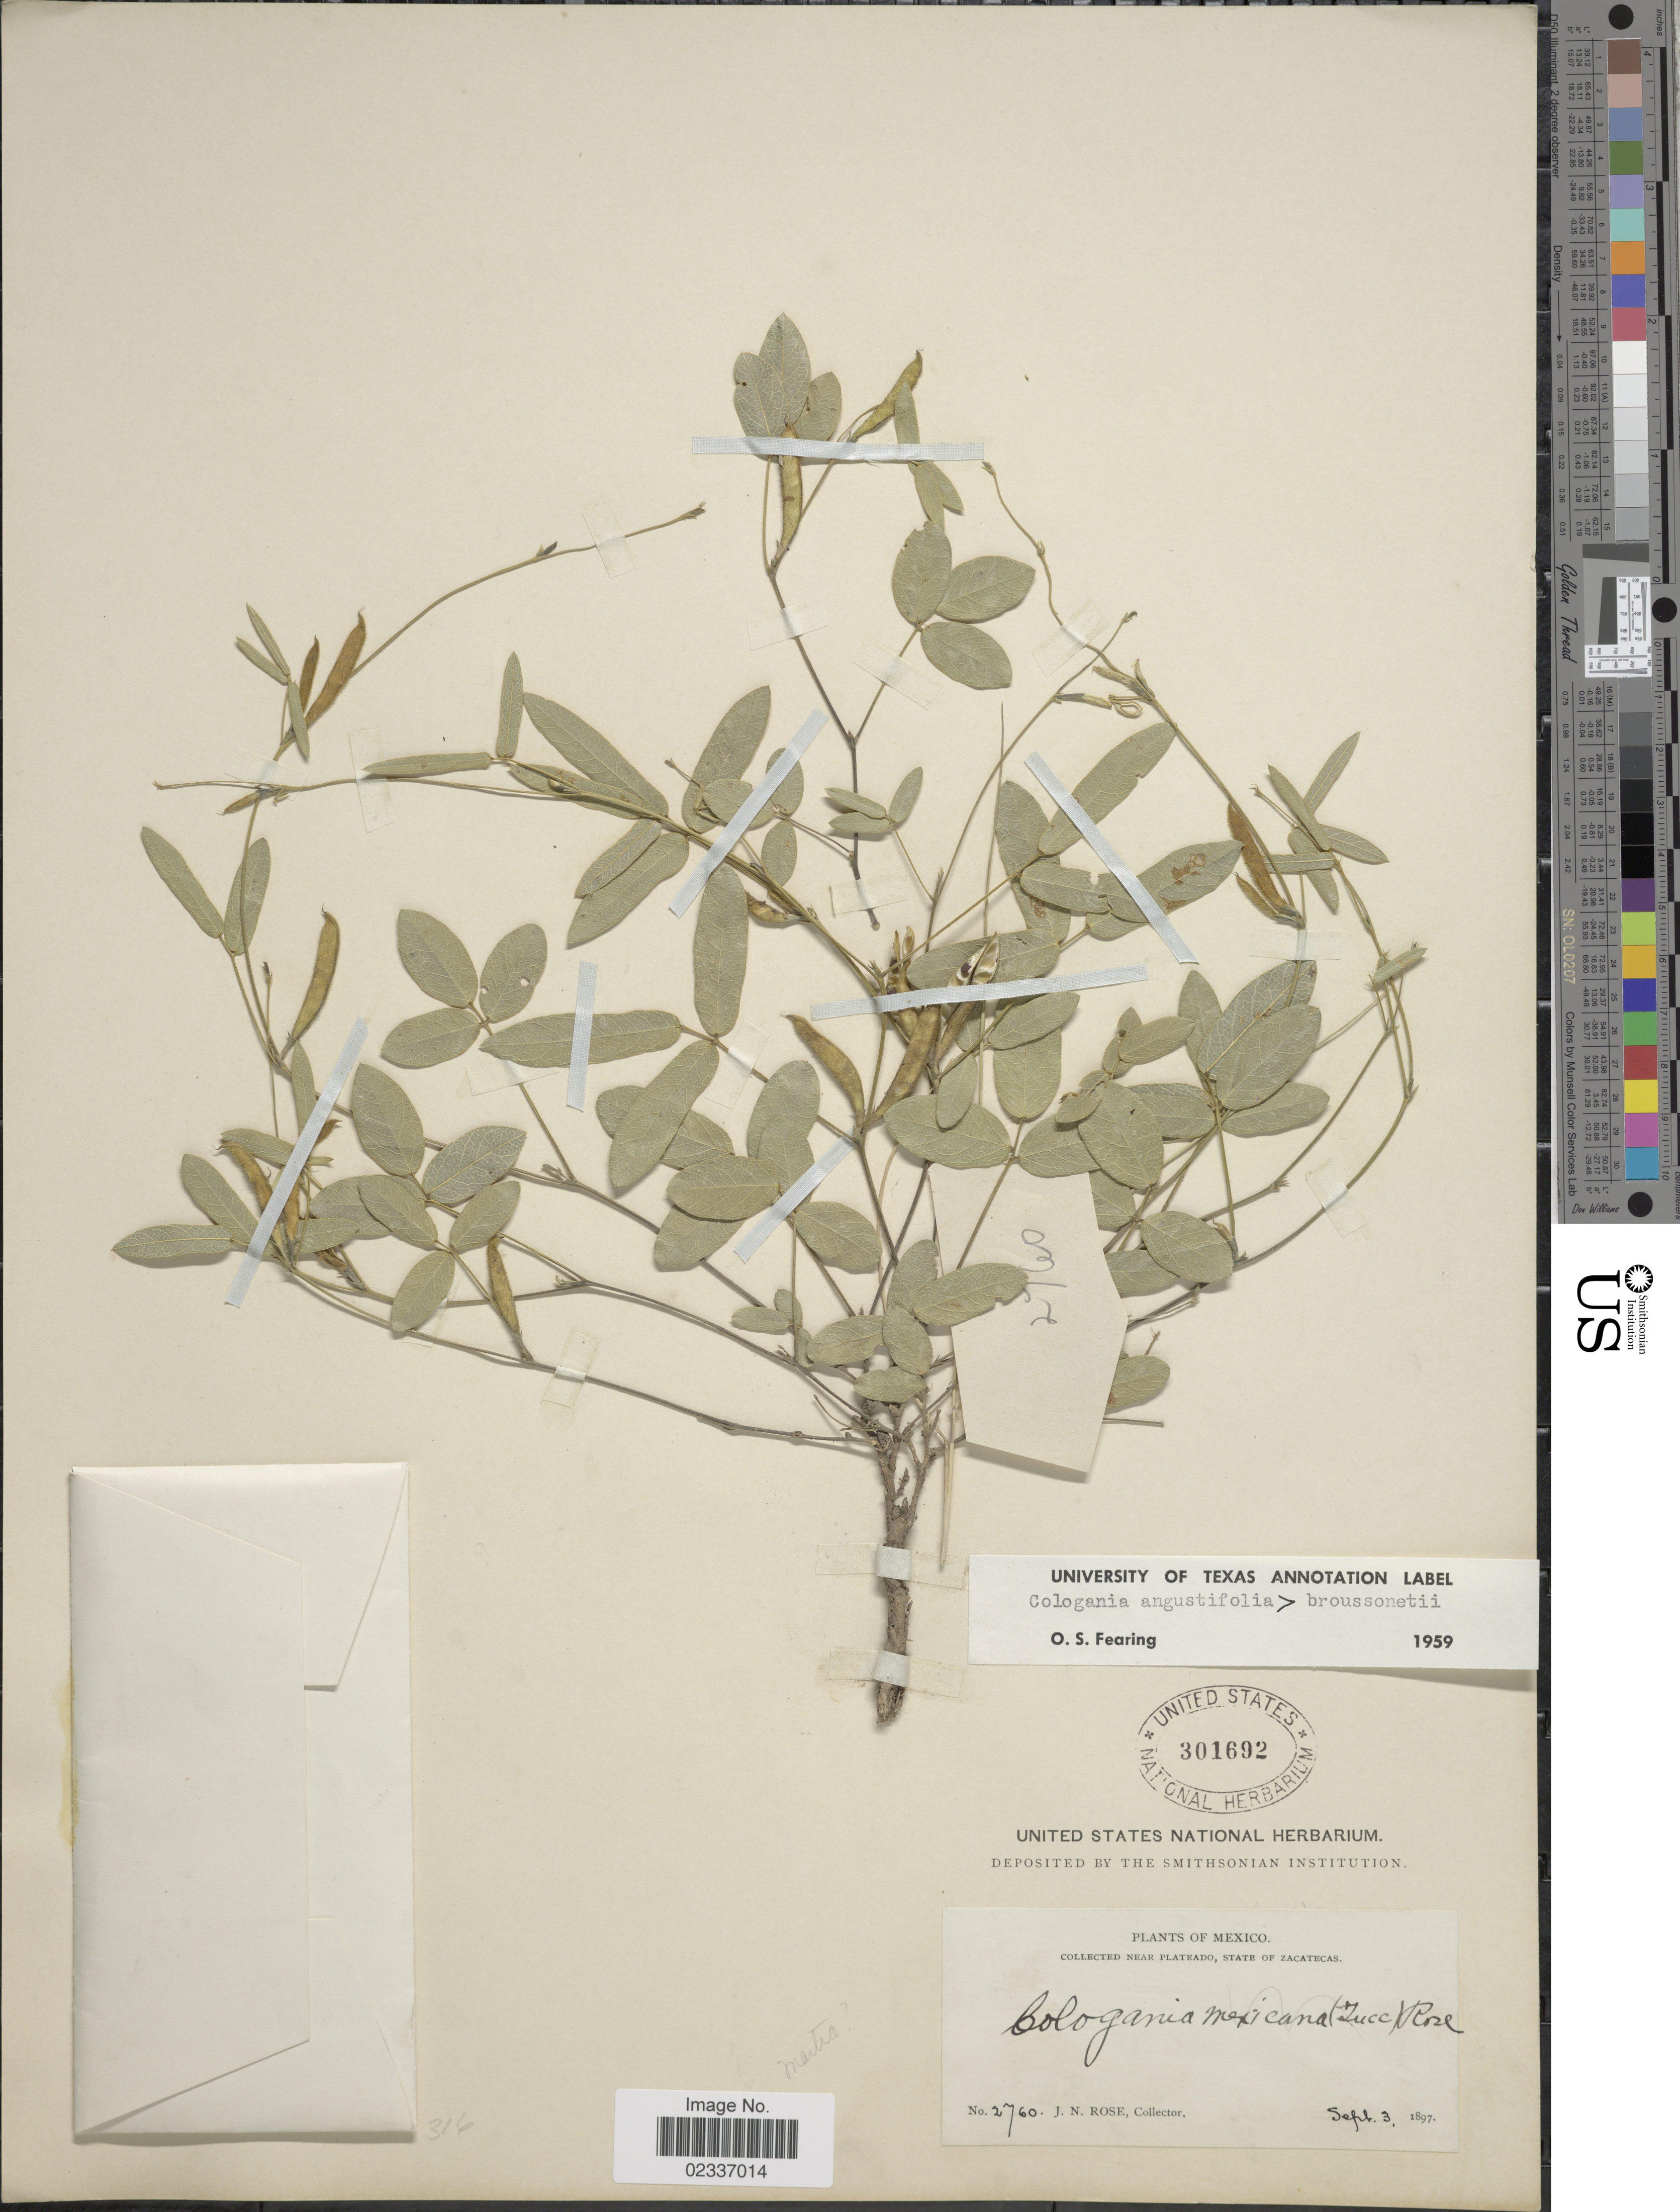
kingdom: Plantae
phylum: Tracheophyta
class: Magnoliopsida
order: Fabales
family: Fabaceae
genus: Cologania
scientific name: Cologania angustifolia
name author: Kunth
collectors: J. N. Rose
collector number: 2760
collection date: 1897-09-03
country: Mexico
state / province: Zacatecas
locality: Near Plateado.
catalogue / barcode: US 301692